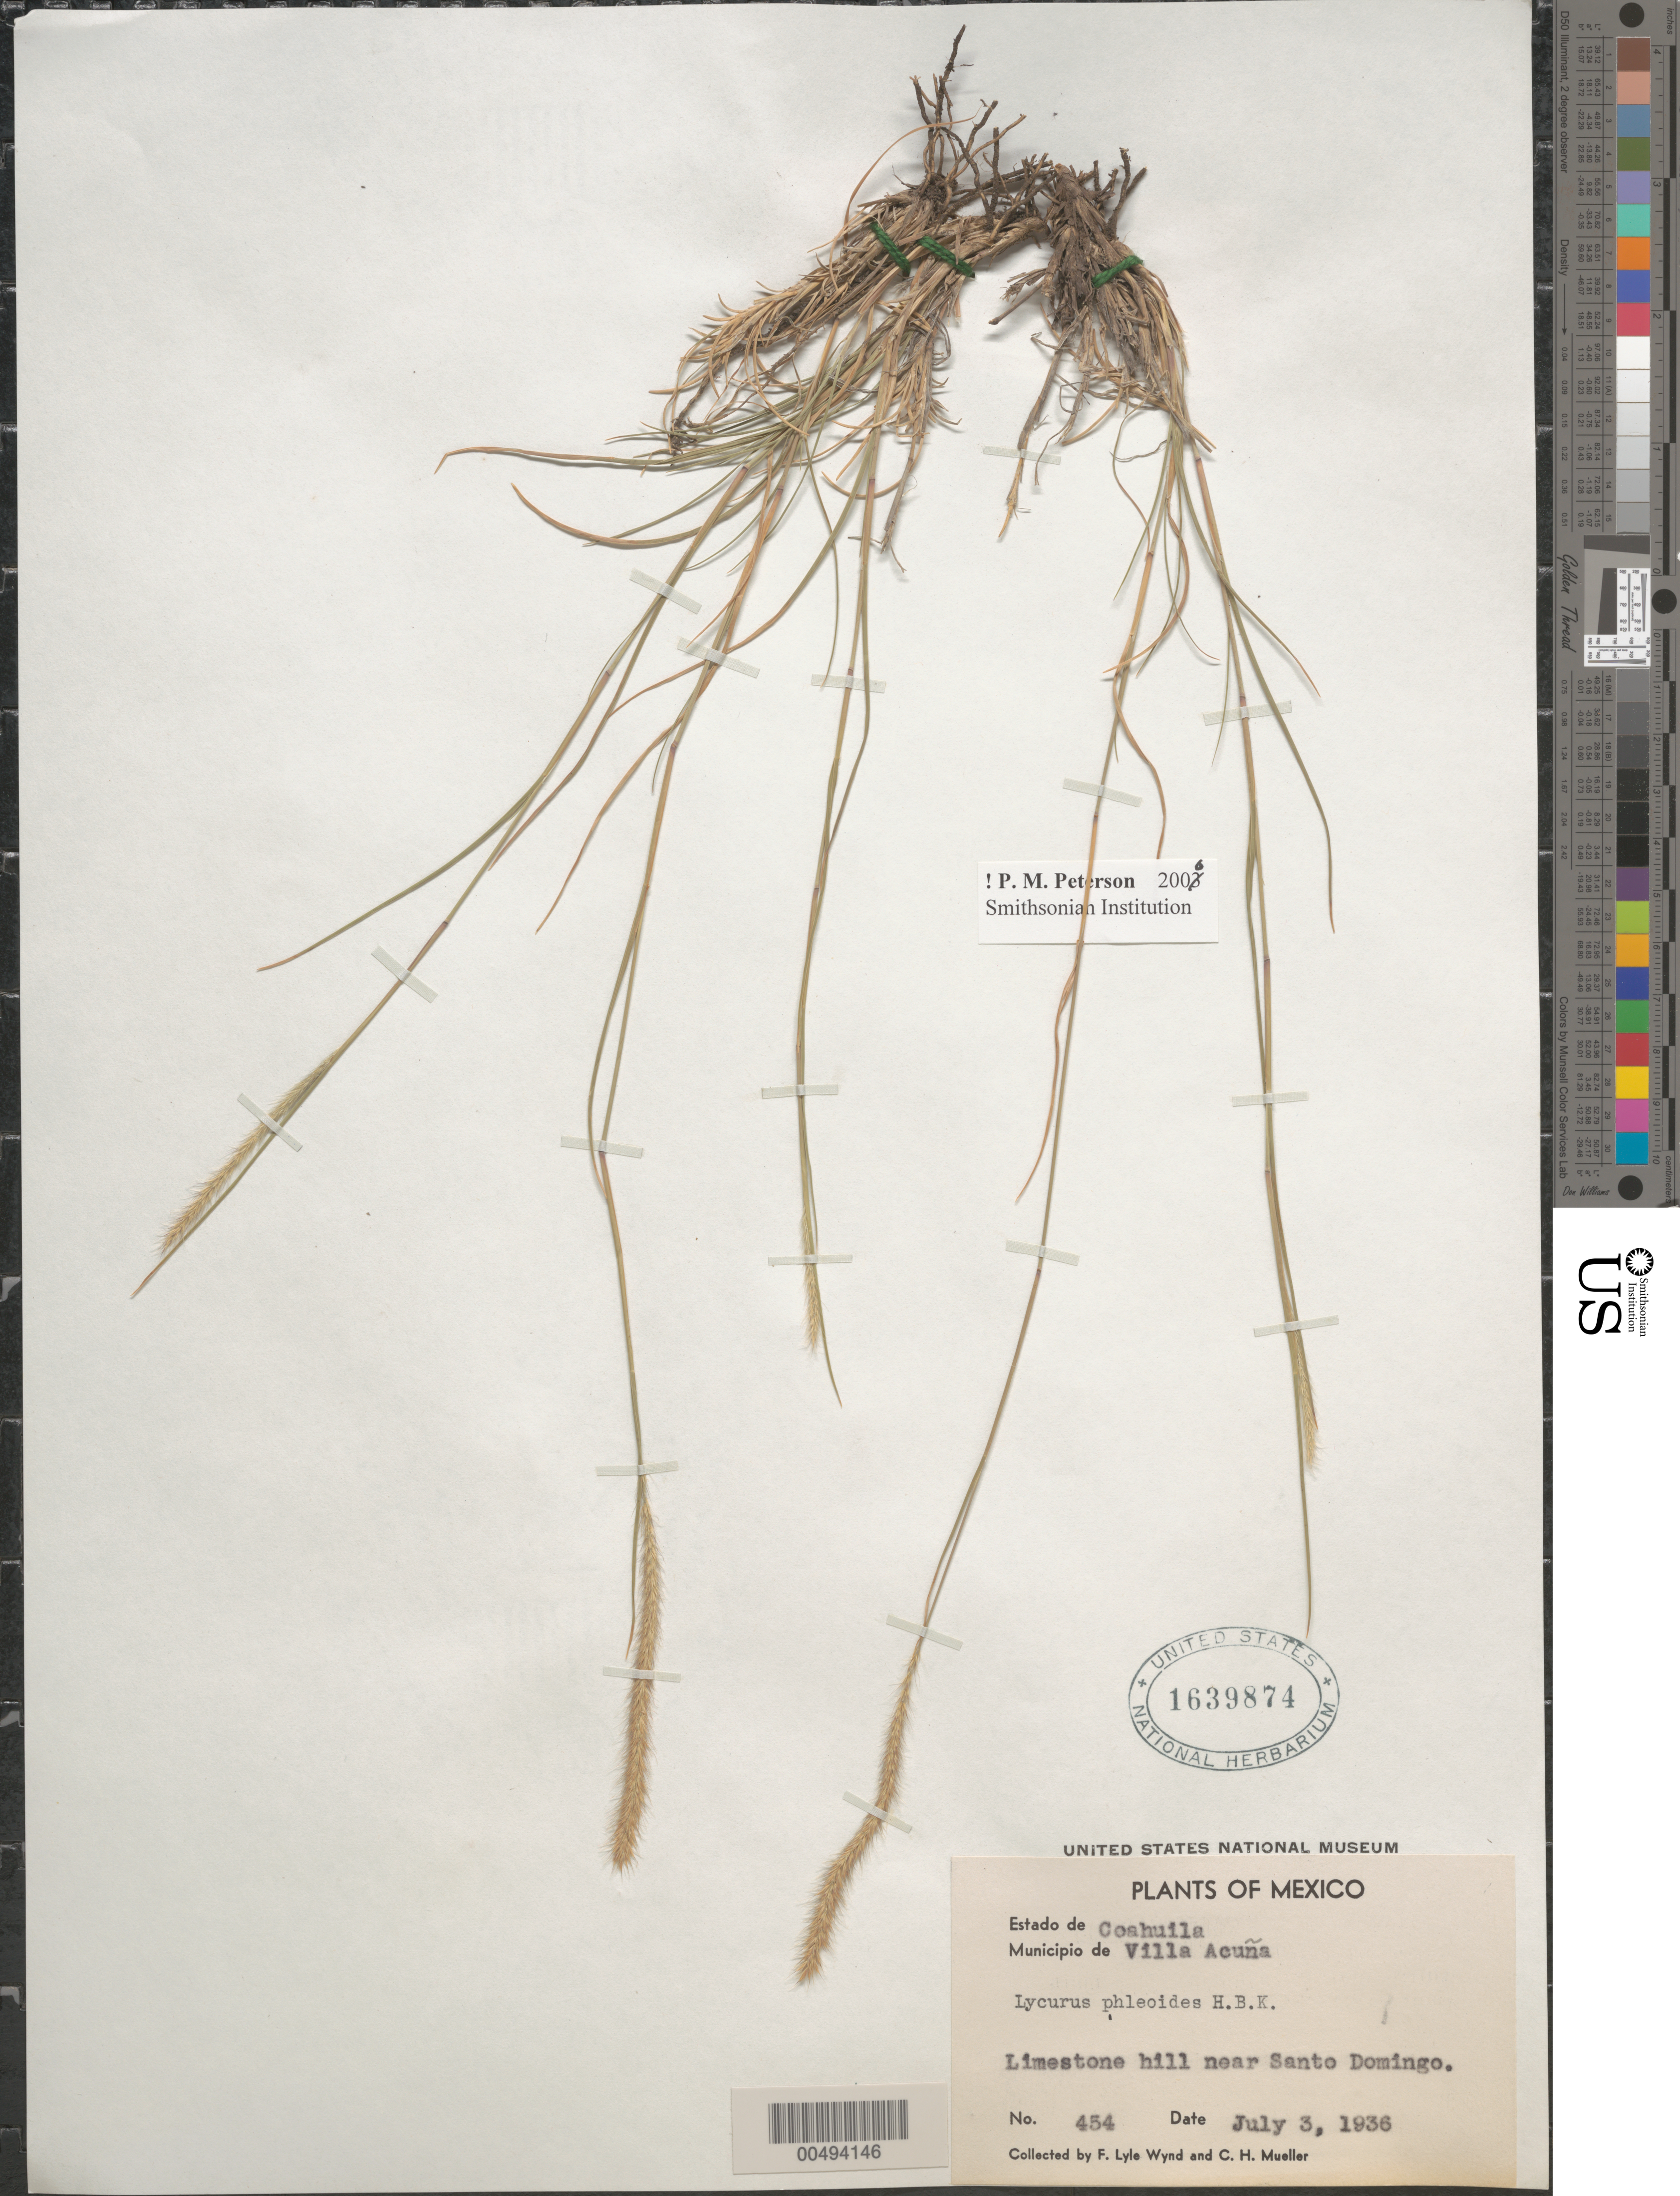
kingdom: Plantae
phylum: Tracheophyta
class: Liliopsida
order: Poales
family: Poaceae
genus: Lycurus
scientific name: Lycurus phleoides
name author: Kunth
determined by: Peterson, Paul M., (BOT), Smithsonian Institution - National Museum of Natural History (UNITED STATES)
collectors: F. L. Wynd & C. H. Muller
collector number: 454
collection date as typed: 3 Jul 1936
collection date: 1936-07-03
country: Mexico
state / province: Coahuila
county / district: Acuña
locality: Near Santo Domingo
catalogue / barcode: US 1639874